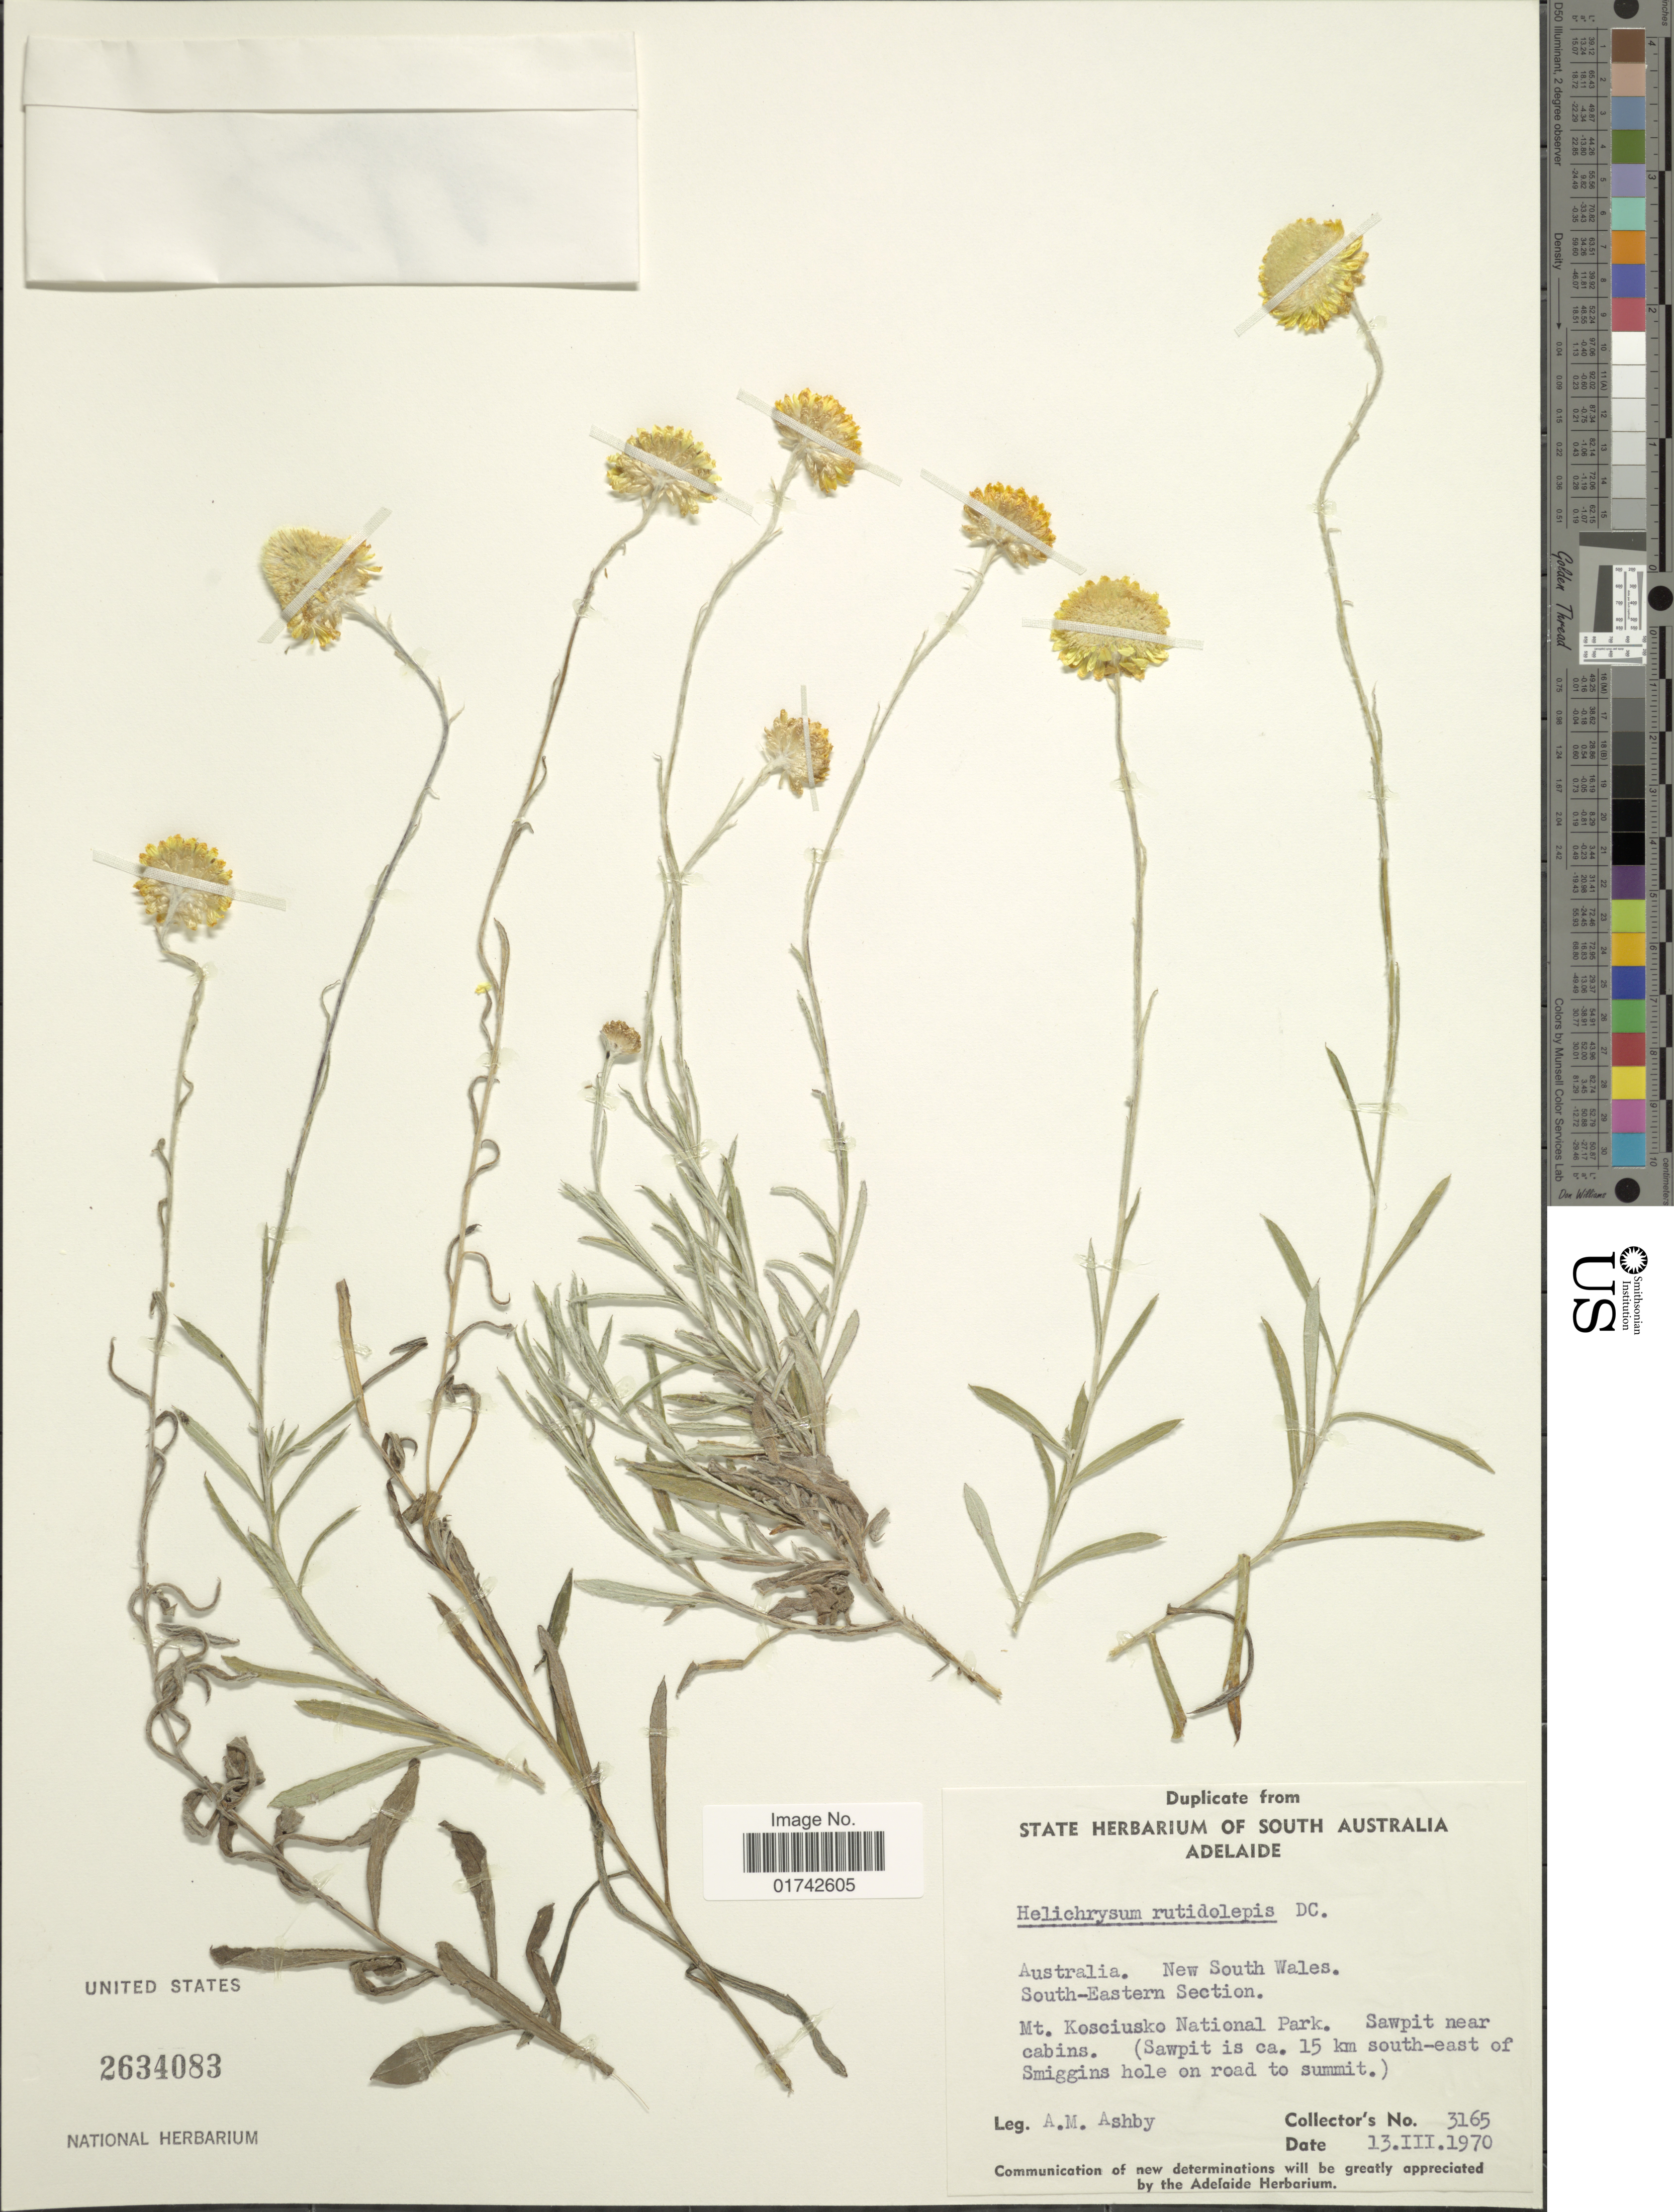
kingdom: Plantae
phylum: Tracheophyta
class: Magnoliopsida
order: Asterales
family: Asteraceae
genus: Helichrysum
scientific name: Helichrysum rutidolepis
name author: DC.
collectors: A. Ashby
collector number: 3165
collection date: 1970-03-13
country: Australia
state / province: New South Wales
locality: South-Eastern Section. Mt. Kosciusko National Park, Sawpit near cabins (Sawpit is ca. 15 km south-east of Smiggins hole on road to summit)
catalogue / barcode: US 2634083